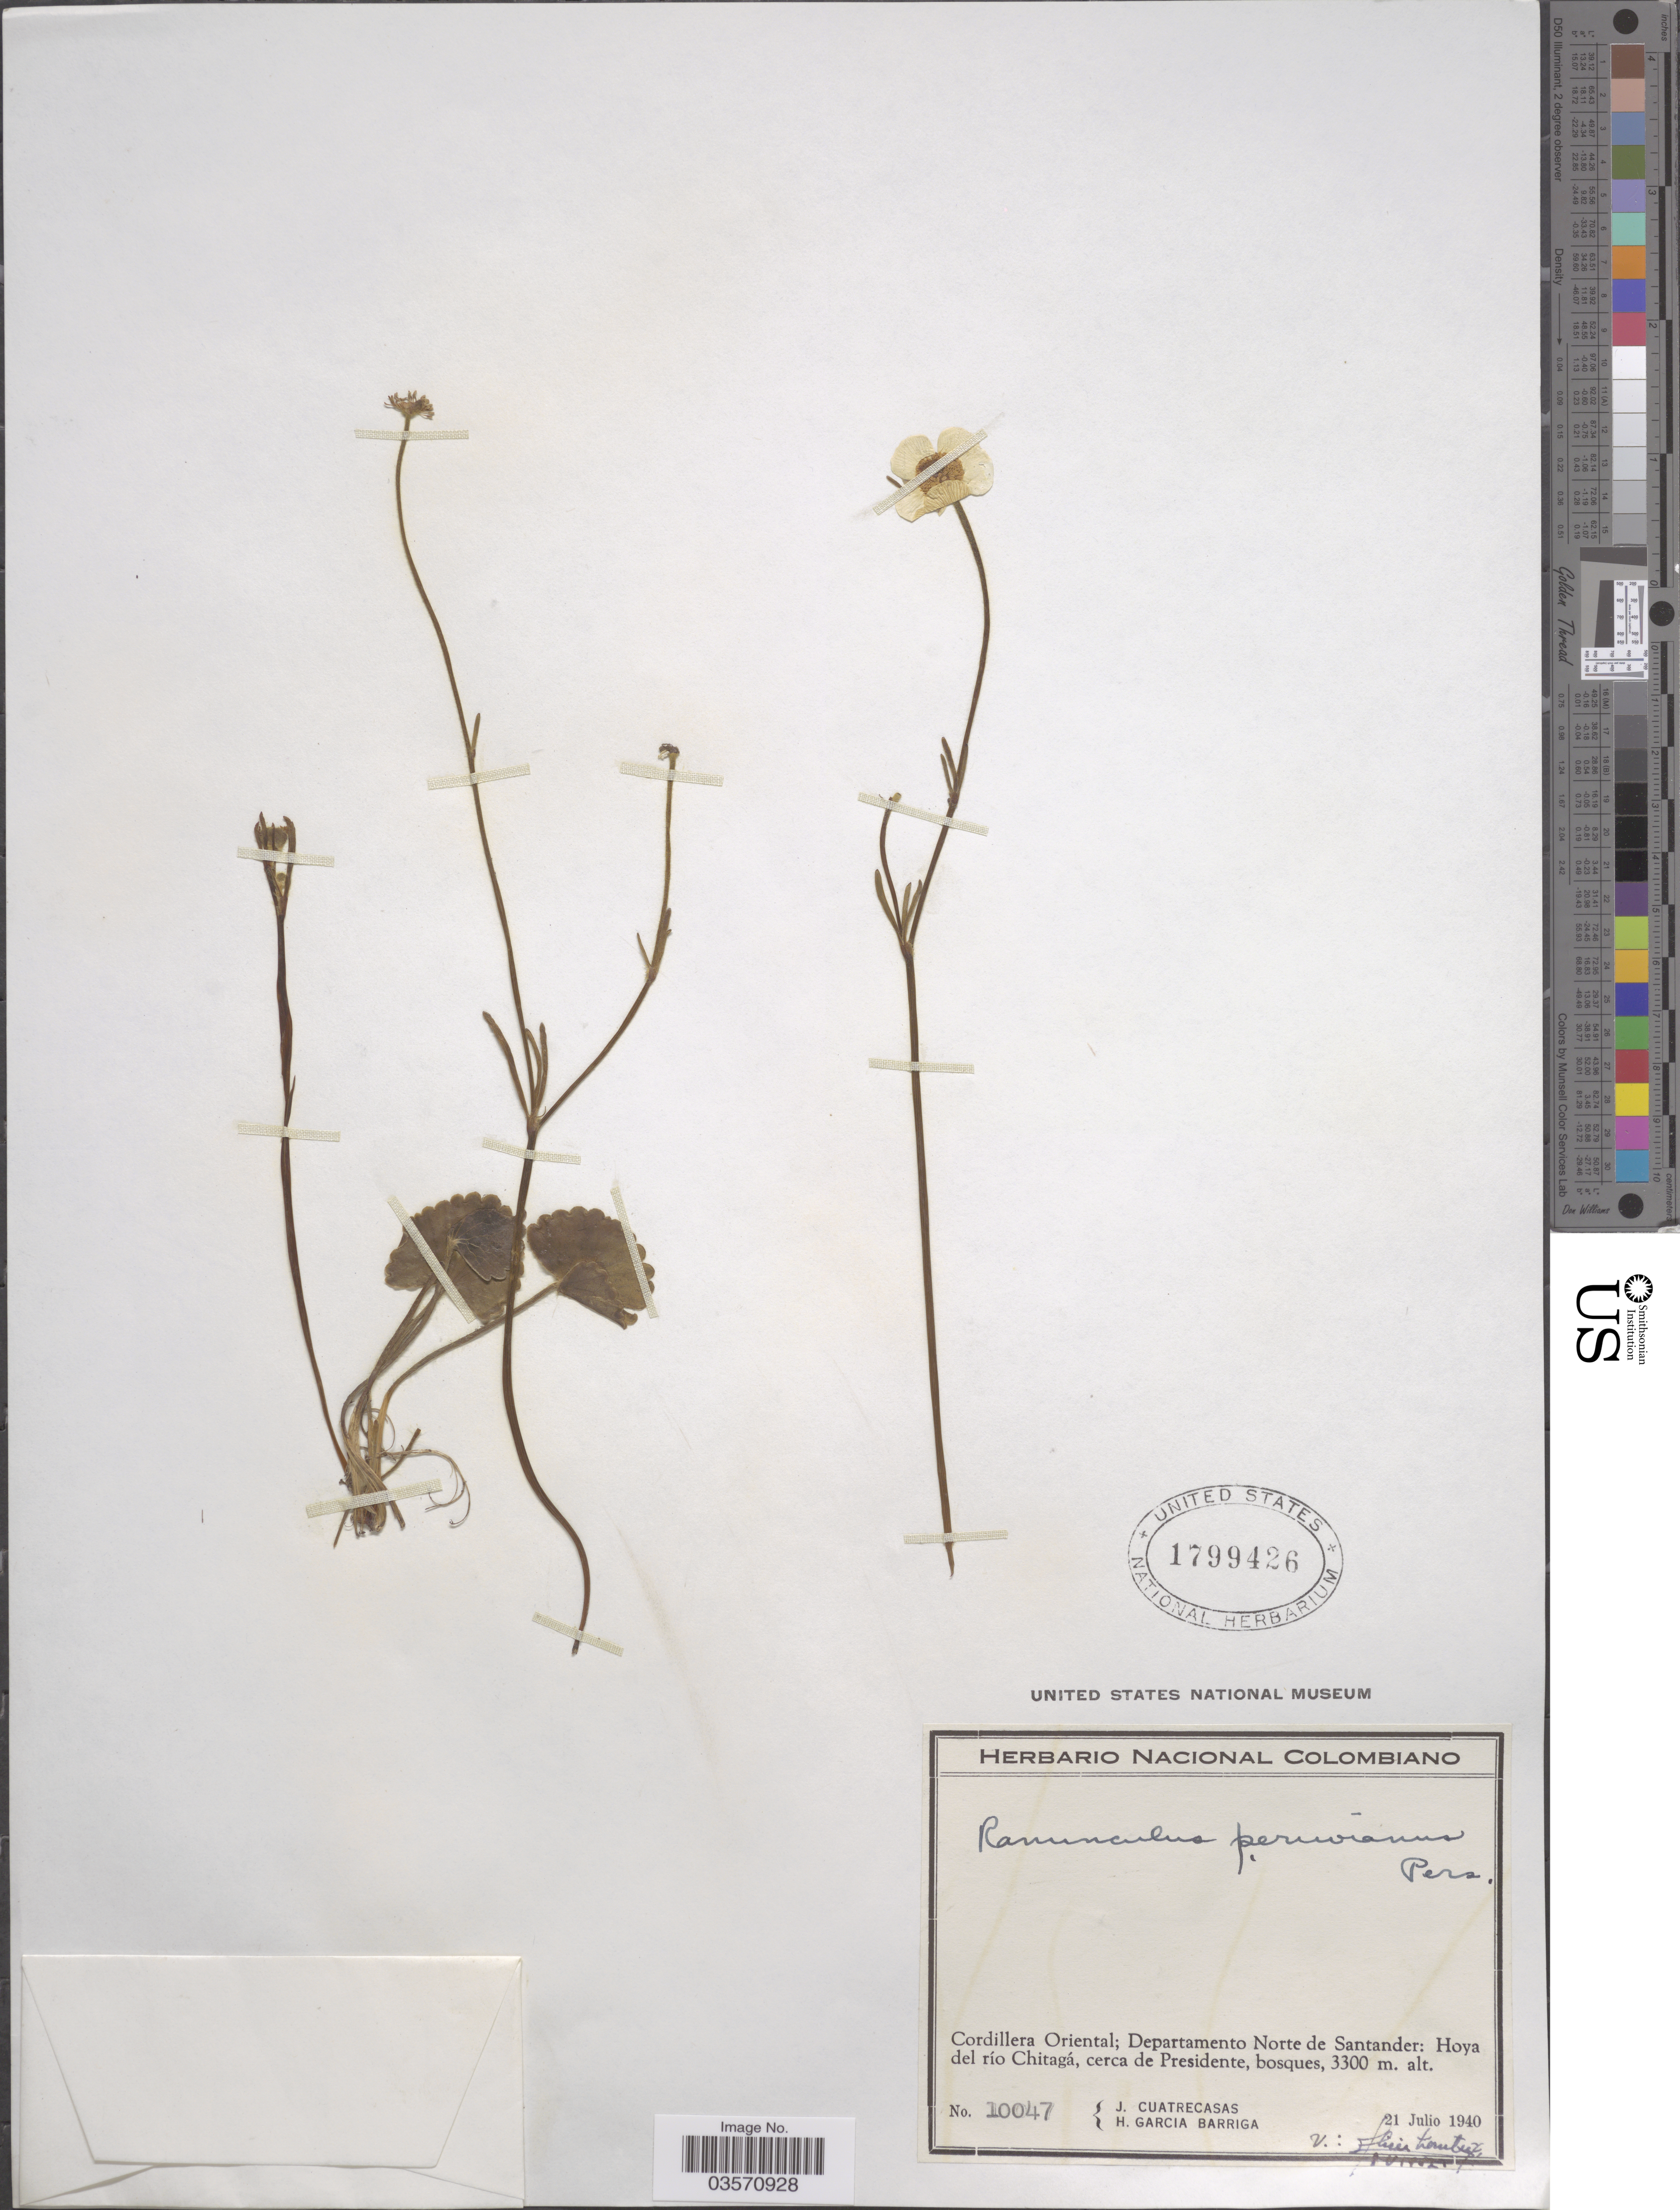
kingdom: Plantae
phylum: Tracheophyta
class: Magnoliopsida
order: Ranunculales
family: Ranunculaceae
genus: Ranunculus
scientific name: Ranunculus peruvianus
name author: Pers.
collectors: J. Cuatrecasas & H. García Barriga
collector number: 10047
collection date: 1940-07-21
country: Colombia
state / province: Norte de Santander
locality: Cordillera Oriental; Departamento Norte de Santander: Hoya del río Chitagá, cerca de Presidente, bosques.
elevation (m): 3300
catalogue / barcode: US 1799426